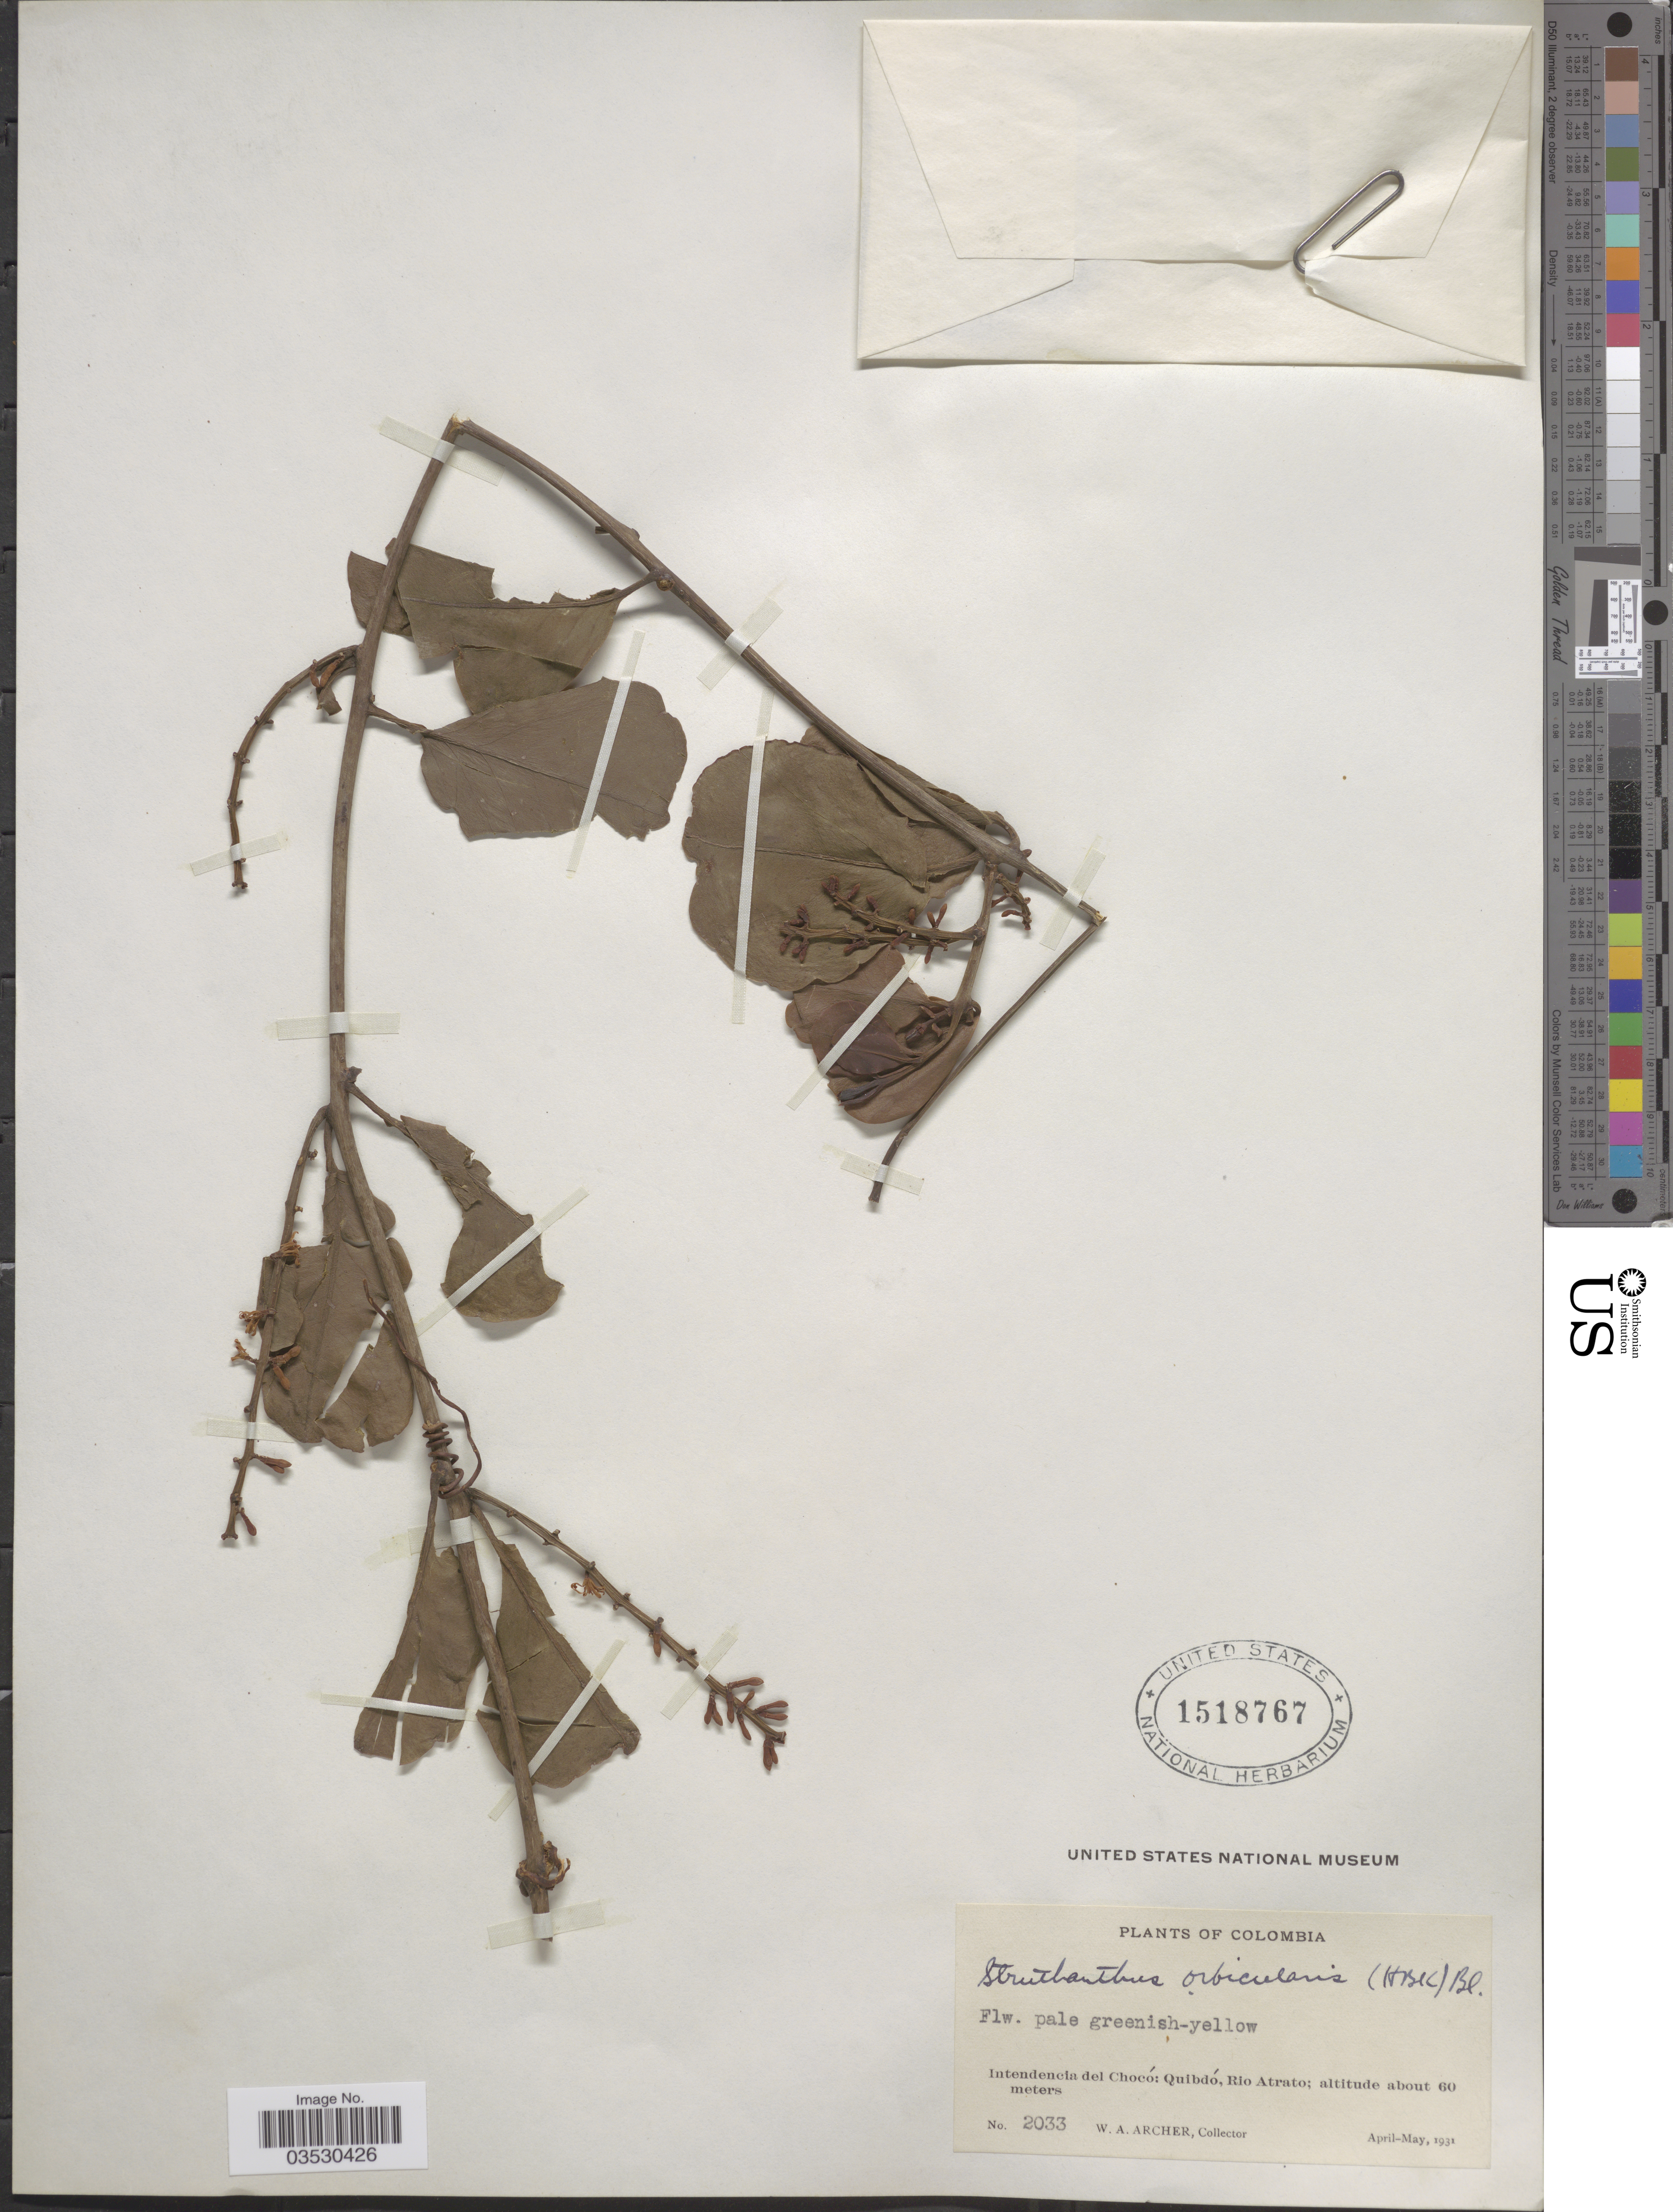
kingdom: Plantae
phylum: Tracheophyta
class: Magnoliopsida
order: Santalales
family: Loranthaceae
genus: Struthanthus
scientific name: Struthanthus orbicularis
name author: (Kunth) Blume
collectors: W. Archer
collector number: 2033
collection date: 1931-04/1931-05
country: Colombia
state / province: Chocó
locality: Intendencia del Chocó: Quibó, Rio Atrato.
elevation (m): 60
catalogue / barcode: US 1518767